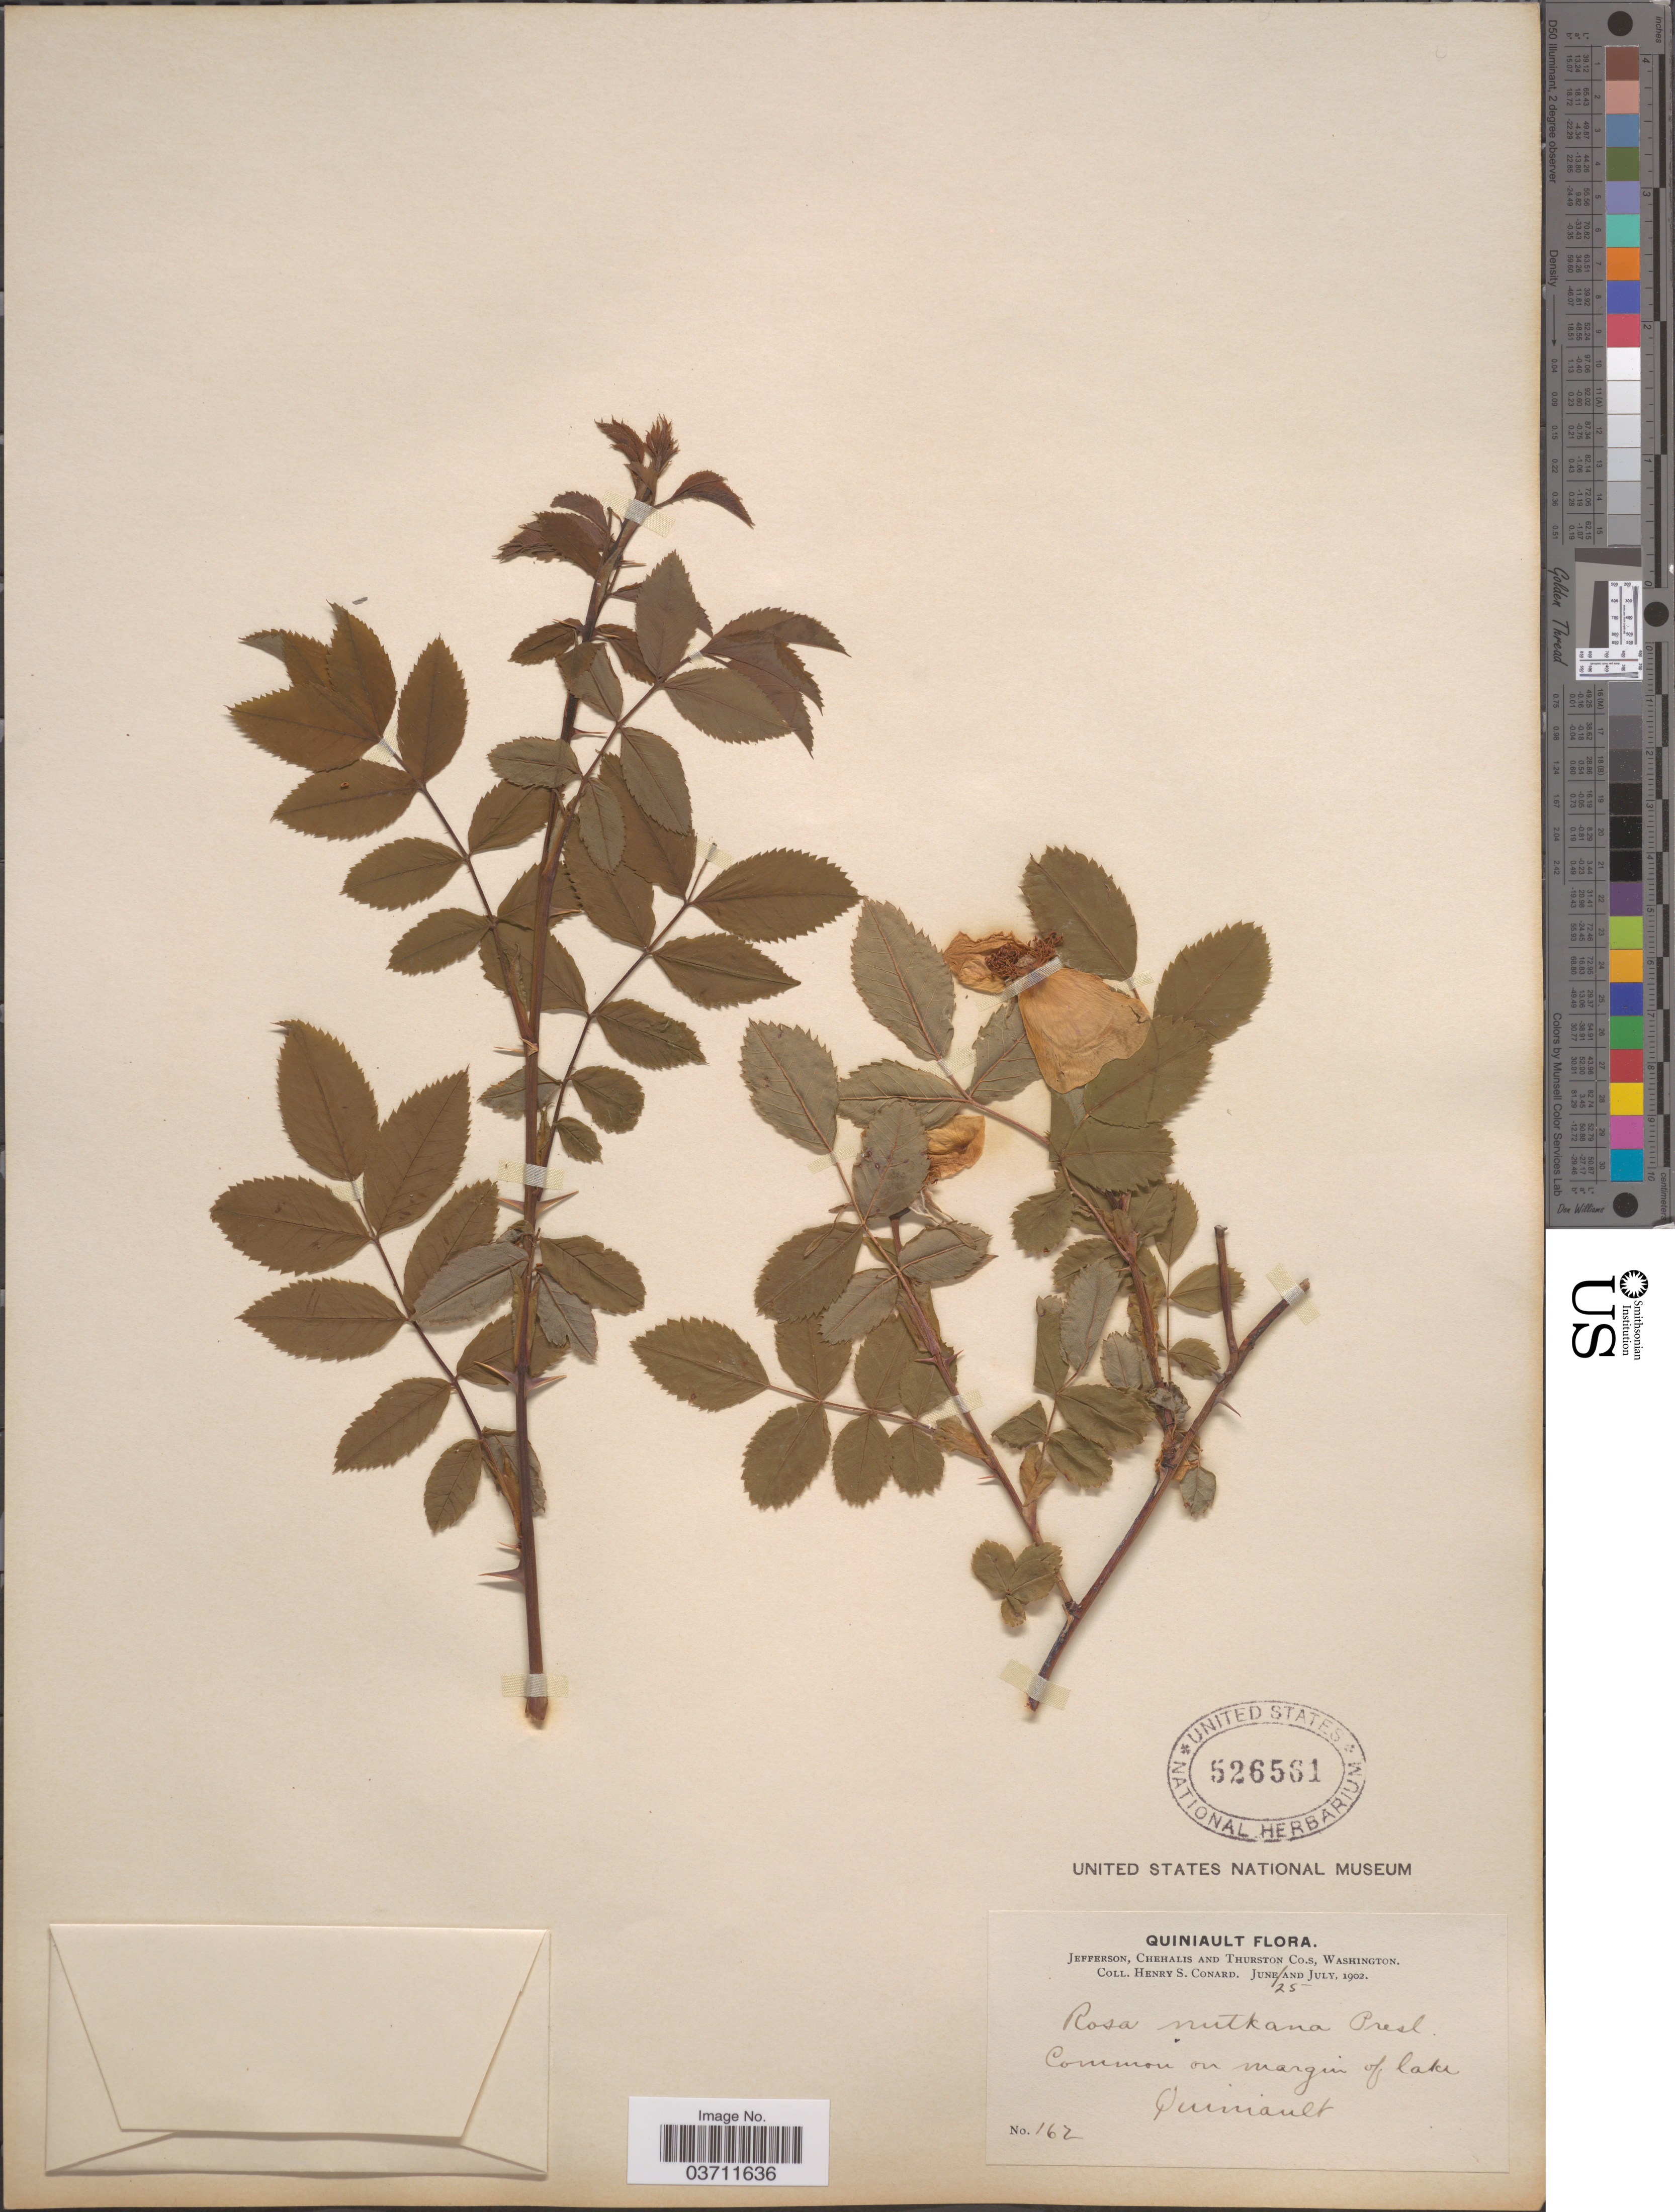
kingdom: Plantae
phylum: Tracheophyta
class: Magnoliopsida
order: Rosales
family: Rosaceae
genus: Rosa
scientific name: Rosa nutkana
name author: C. Presl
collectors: H. S. Conard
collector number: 162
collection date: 1902-06-25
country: United States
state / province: Washington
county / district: Thurston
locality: Quiniault. Jefferson, Chehalis and Thurston Co.s. On margin of lake Quiniault.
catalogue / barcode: US 526561